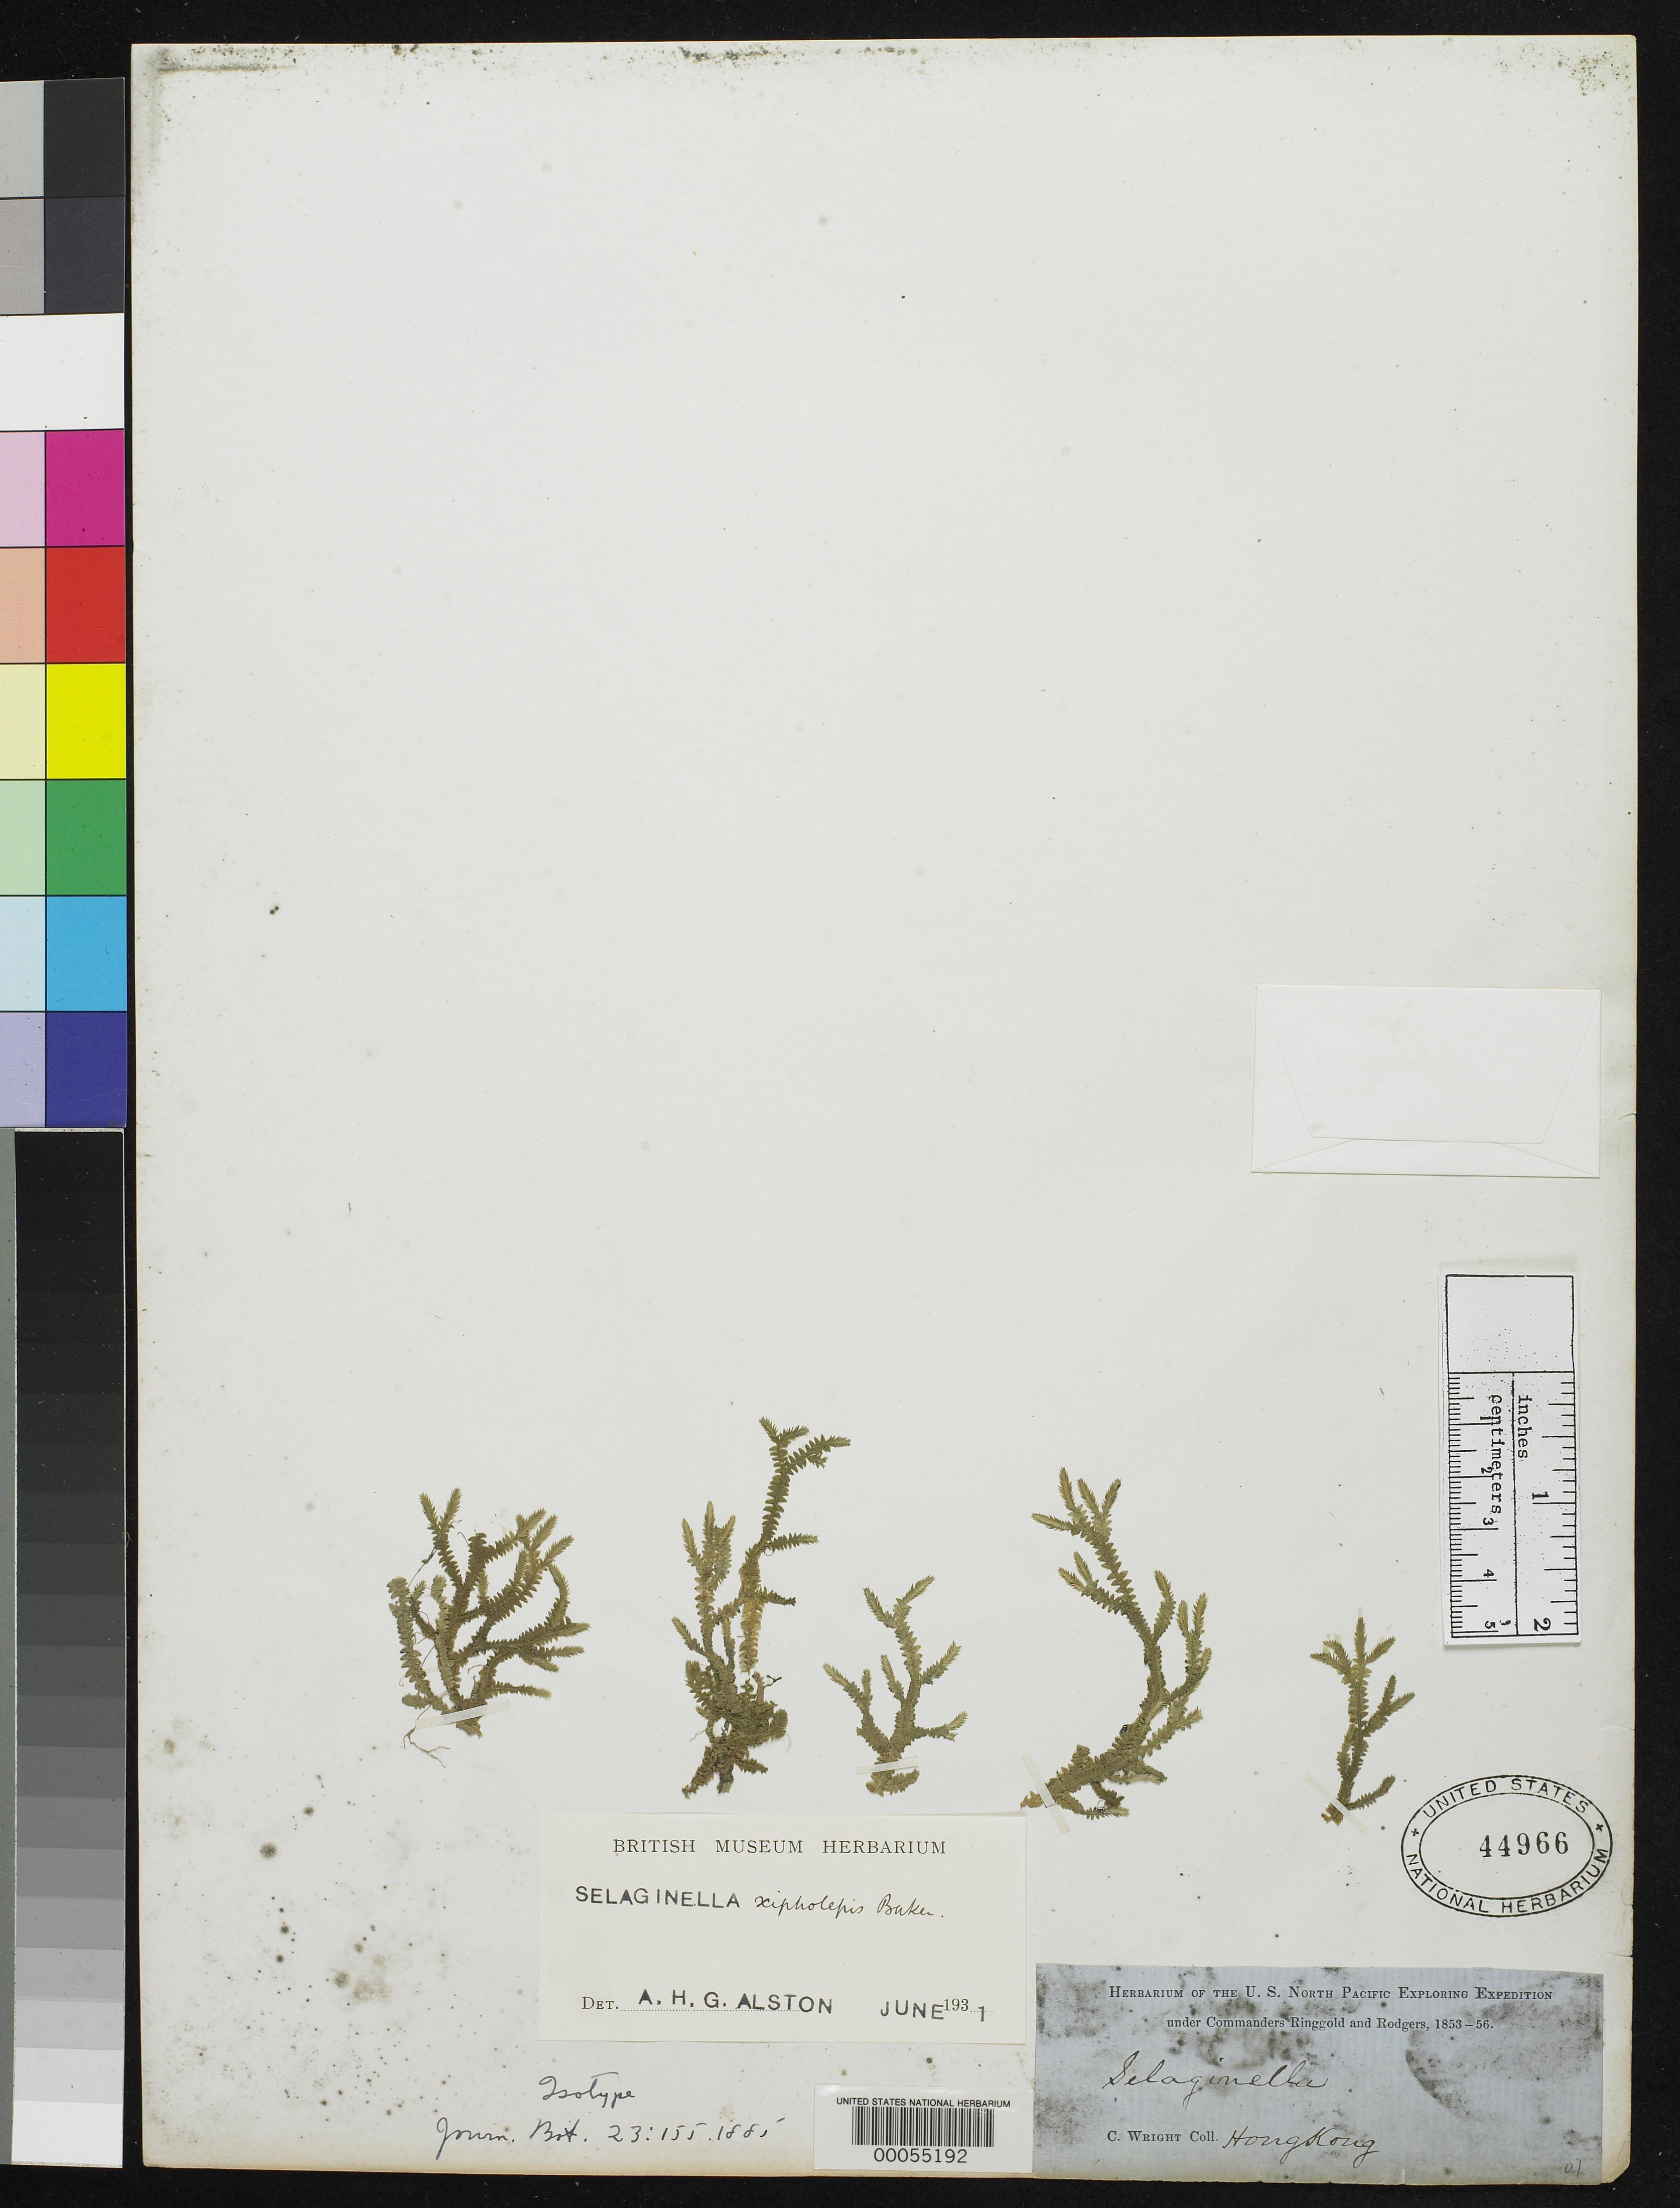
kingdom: Plantae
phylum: Tracheophyta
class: Lycopodiopsida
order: Selaginellales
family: Selaginellaceae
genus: Selaginella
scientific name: Selaginella xipholepis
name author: Baker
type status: Type Collection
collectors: C. Wright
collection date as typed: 1853 to -- --- 1856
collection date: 1853/1856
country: China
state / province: Hong Kong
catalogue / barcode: US 44966